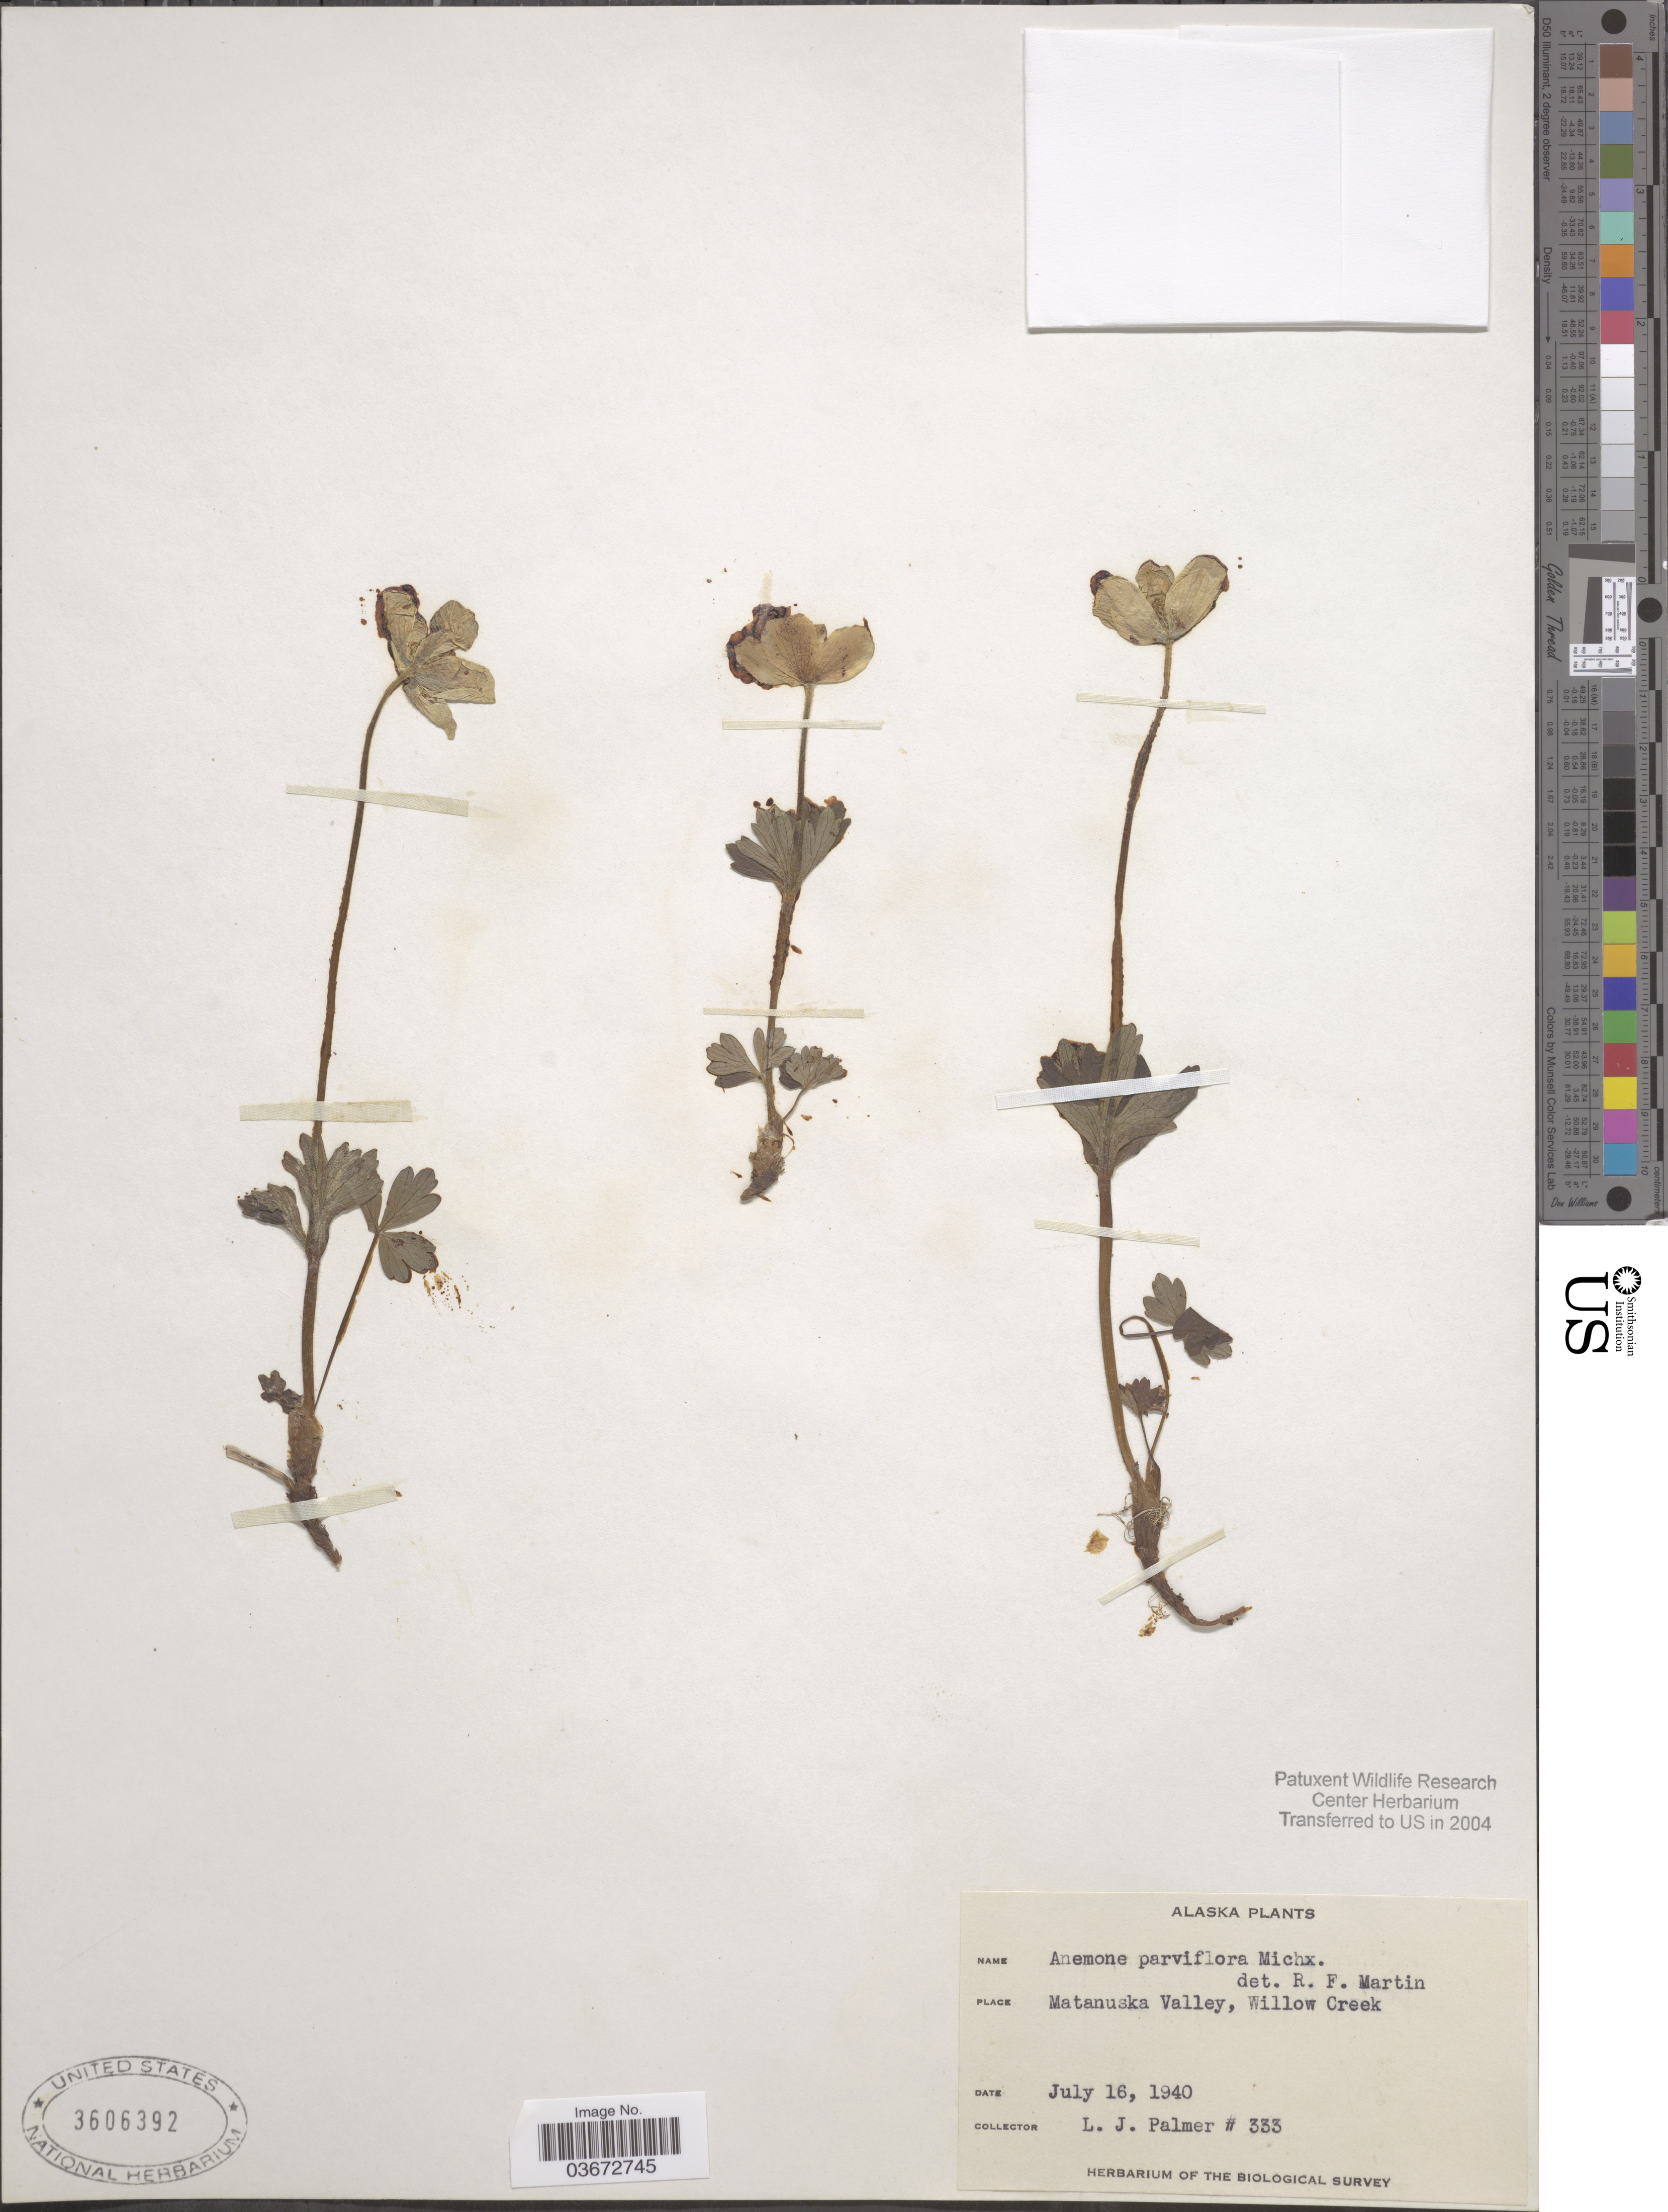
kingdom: Plantae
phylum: Tracheophyta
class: Magnoliopsida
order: Ranunculales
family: Ranunculaceae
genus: Anemone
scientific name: Anemone parviflora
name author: Michx.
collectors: L. J. Palmer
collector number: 333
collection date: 1940-07-16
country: United States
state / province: Alaska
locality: Matanuska Valley, Willow Creek.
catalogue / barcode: US 3606392